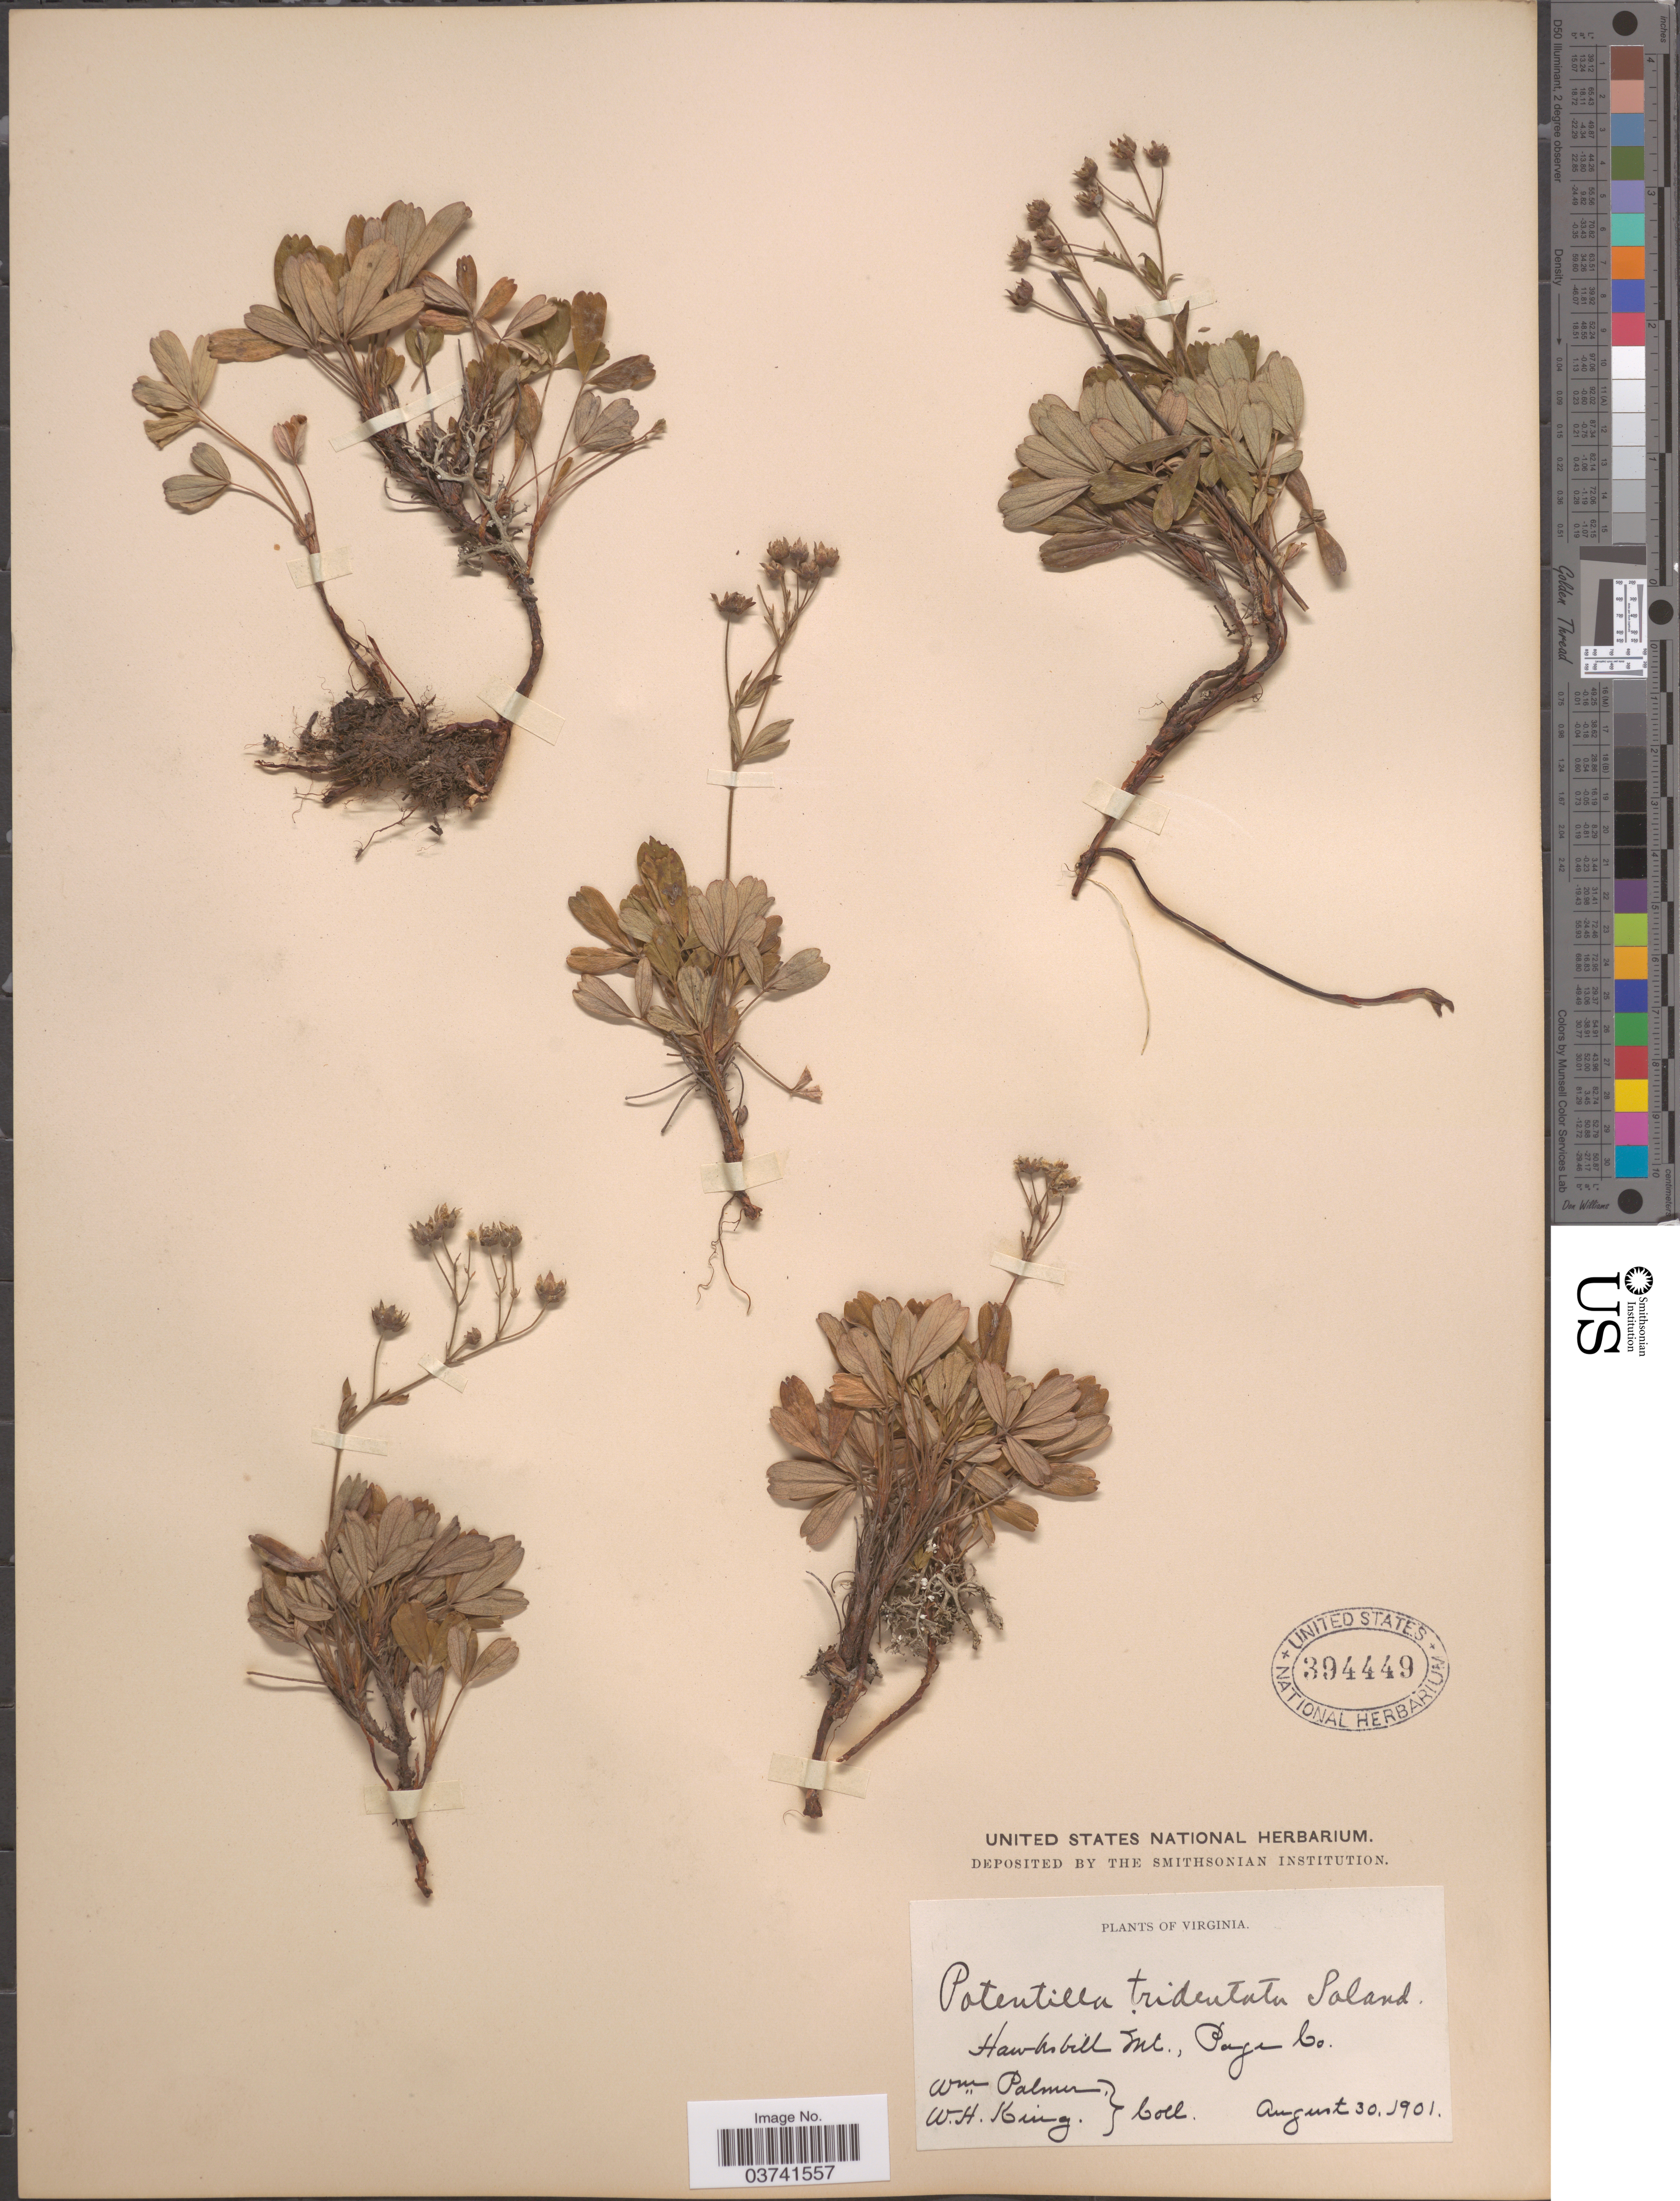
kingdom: Plantae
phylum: Tracheophyta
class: Magnoliopsida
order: Rosales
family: Rosaceae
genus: Potentilla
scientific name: Potentilla tridentata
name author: Aiton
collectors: W. Palmer & W. H. King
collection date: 1901-08-30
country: United States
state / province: Virginia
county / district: Page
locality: Hawksbill Mt.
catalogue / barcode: US 394449